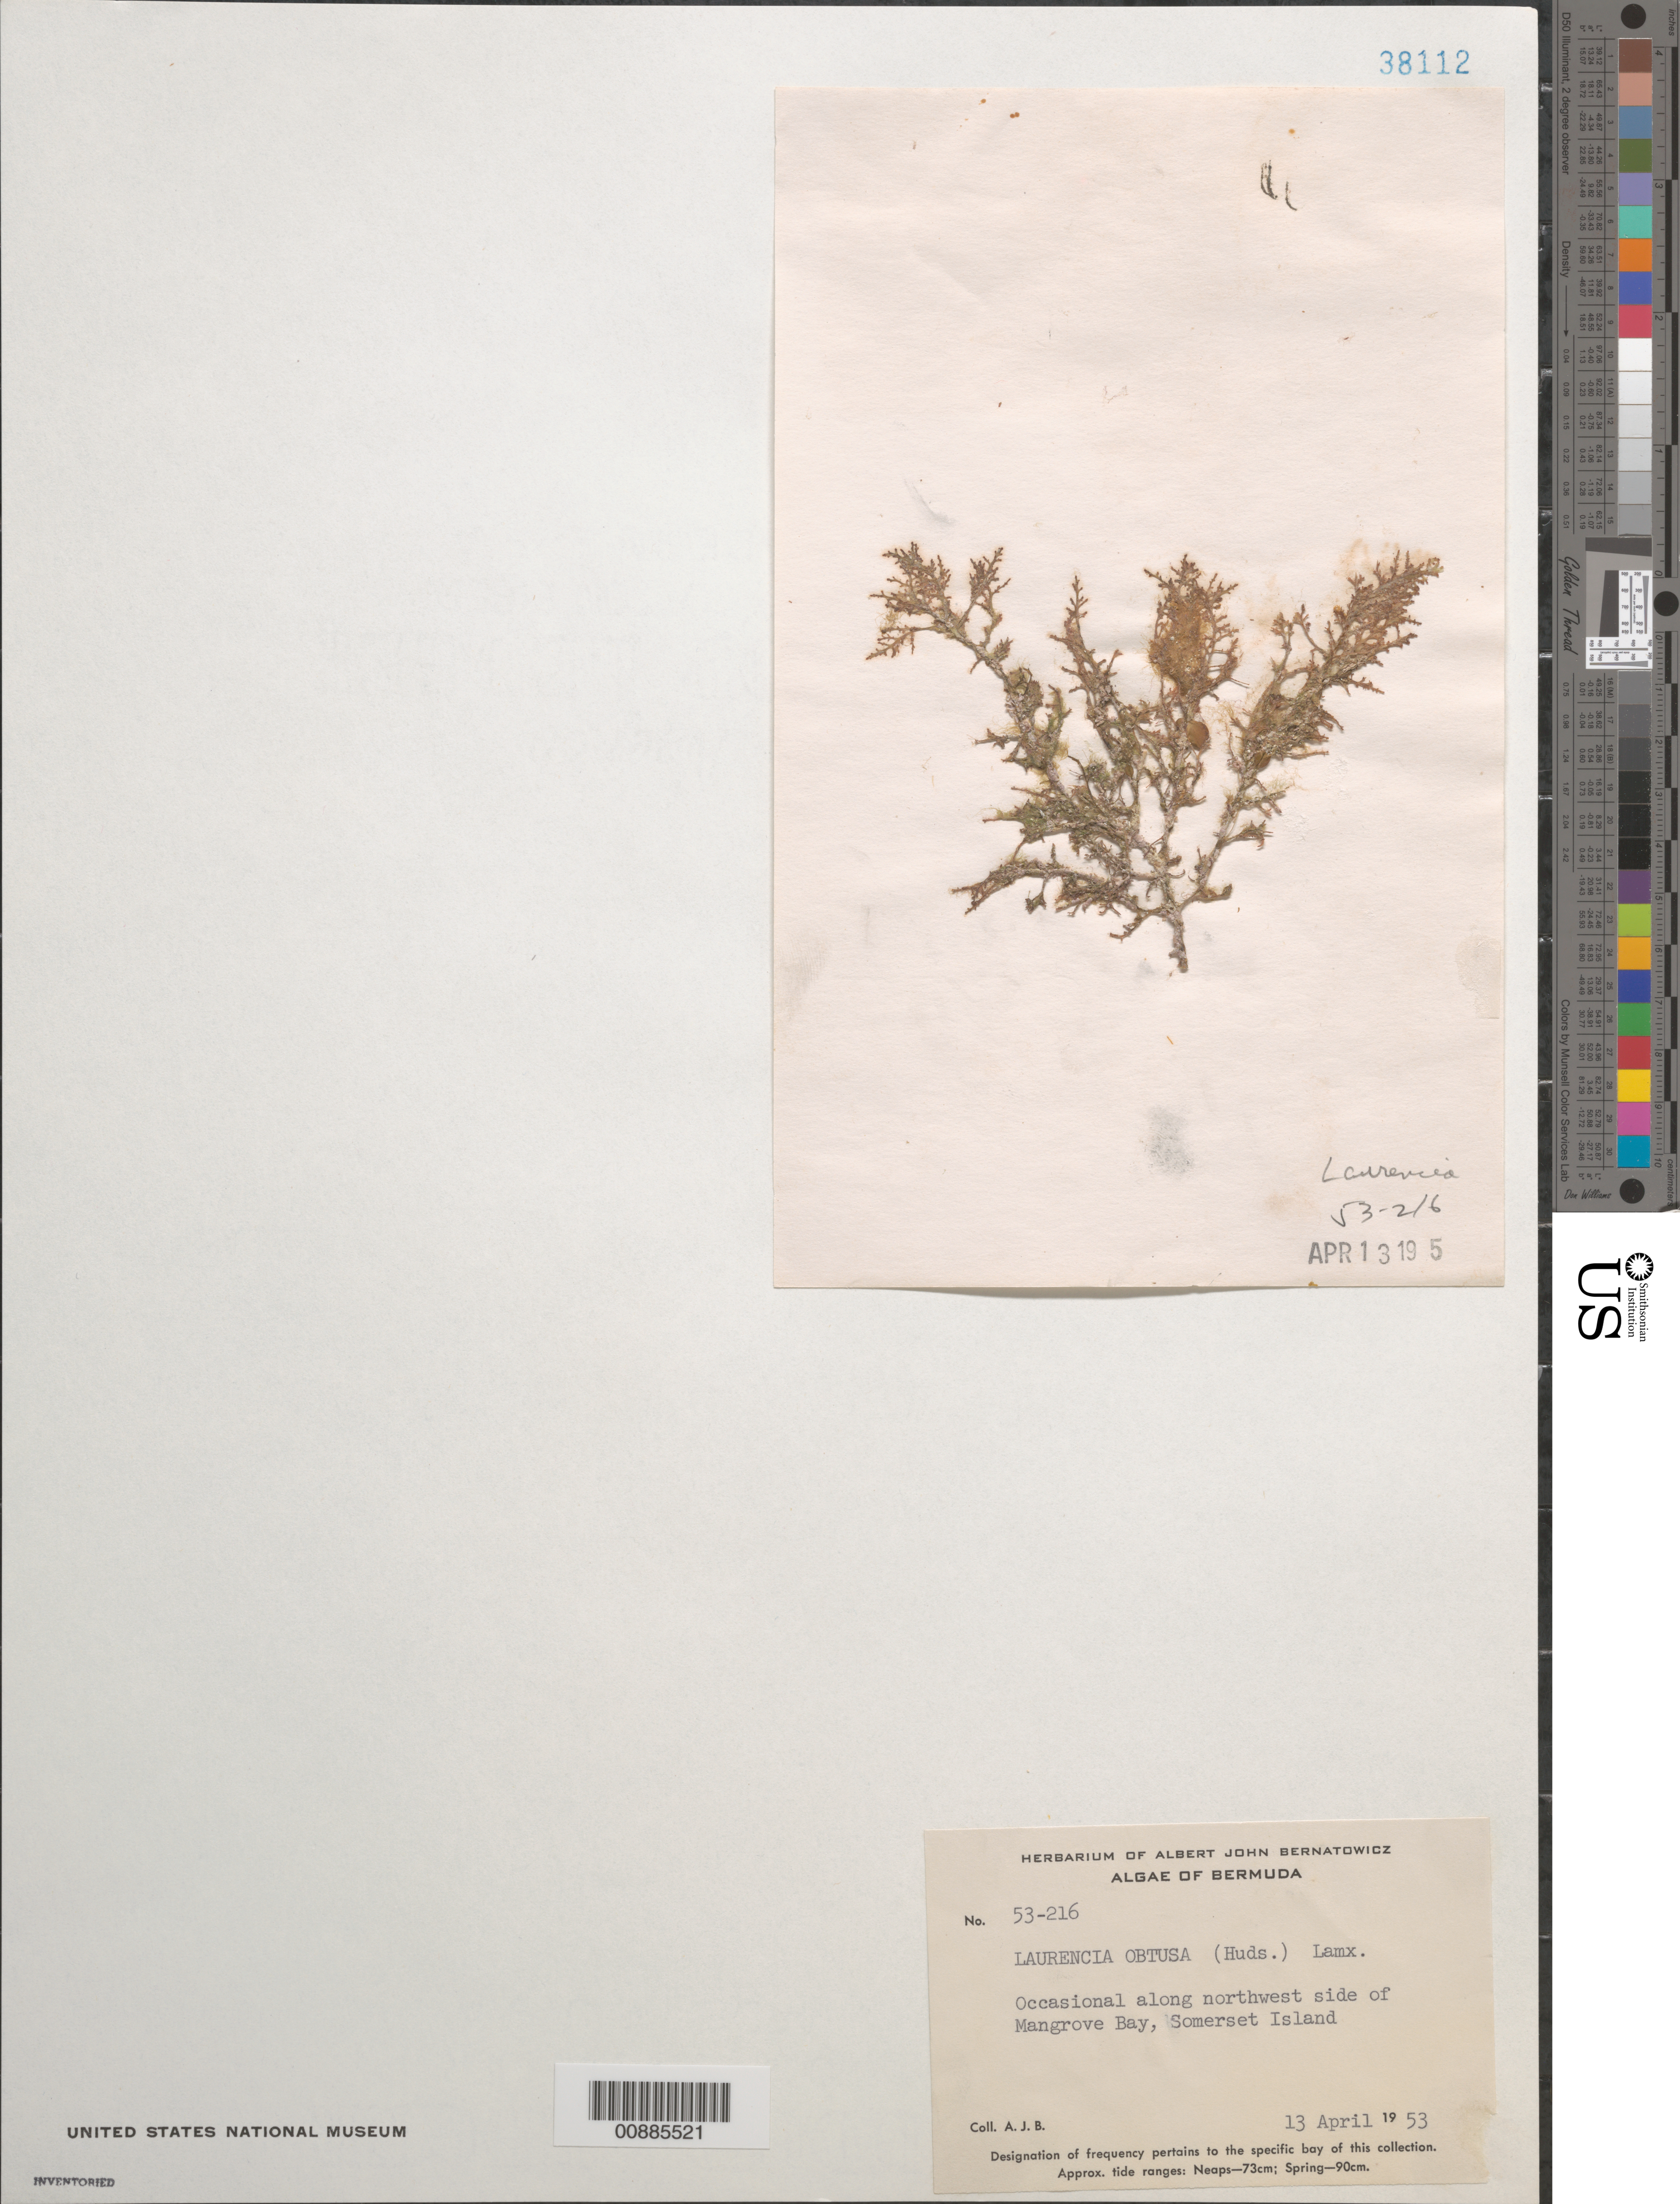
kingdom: Plantae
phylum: Rhodophyta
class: Florideophyceae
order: Ceramiales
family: Rhodomelaceae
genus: Laurencia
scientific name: Laurencia obtusa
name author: (Huds.) J.V.Lamouroux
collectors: A. Bernatowicz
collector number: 53-216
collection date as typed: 13 Apr 1953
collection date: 1953-04-13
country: Bermuda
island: Somerset Island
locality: Mangrove Bay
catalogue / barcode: US 38112